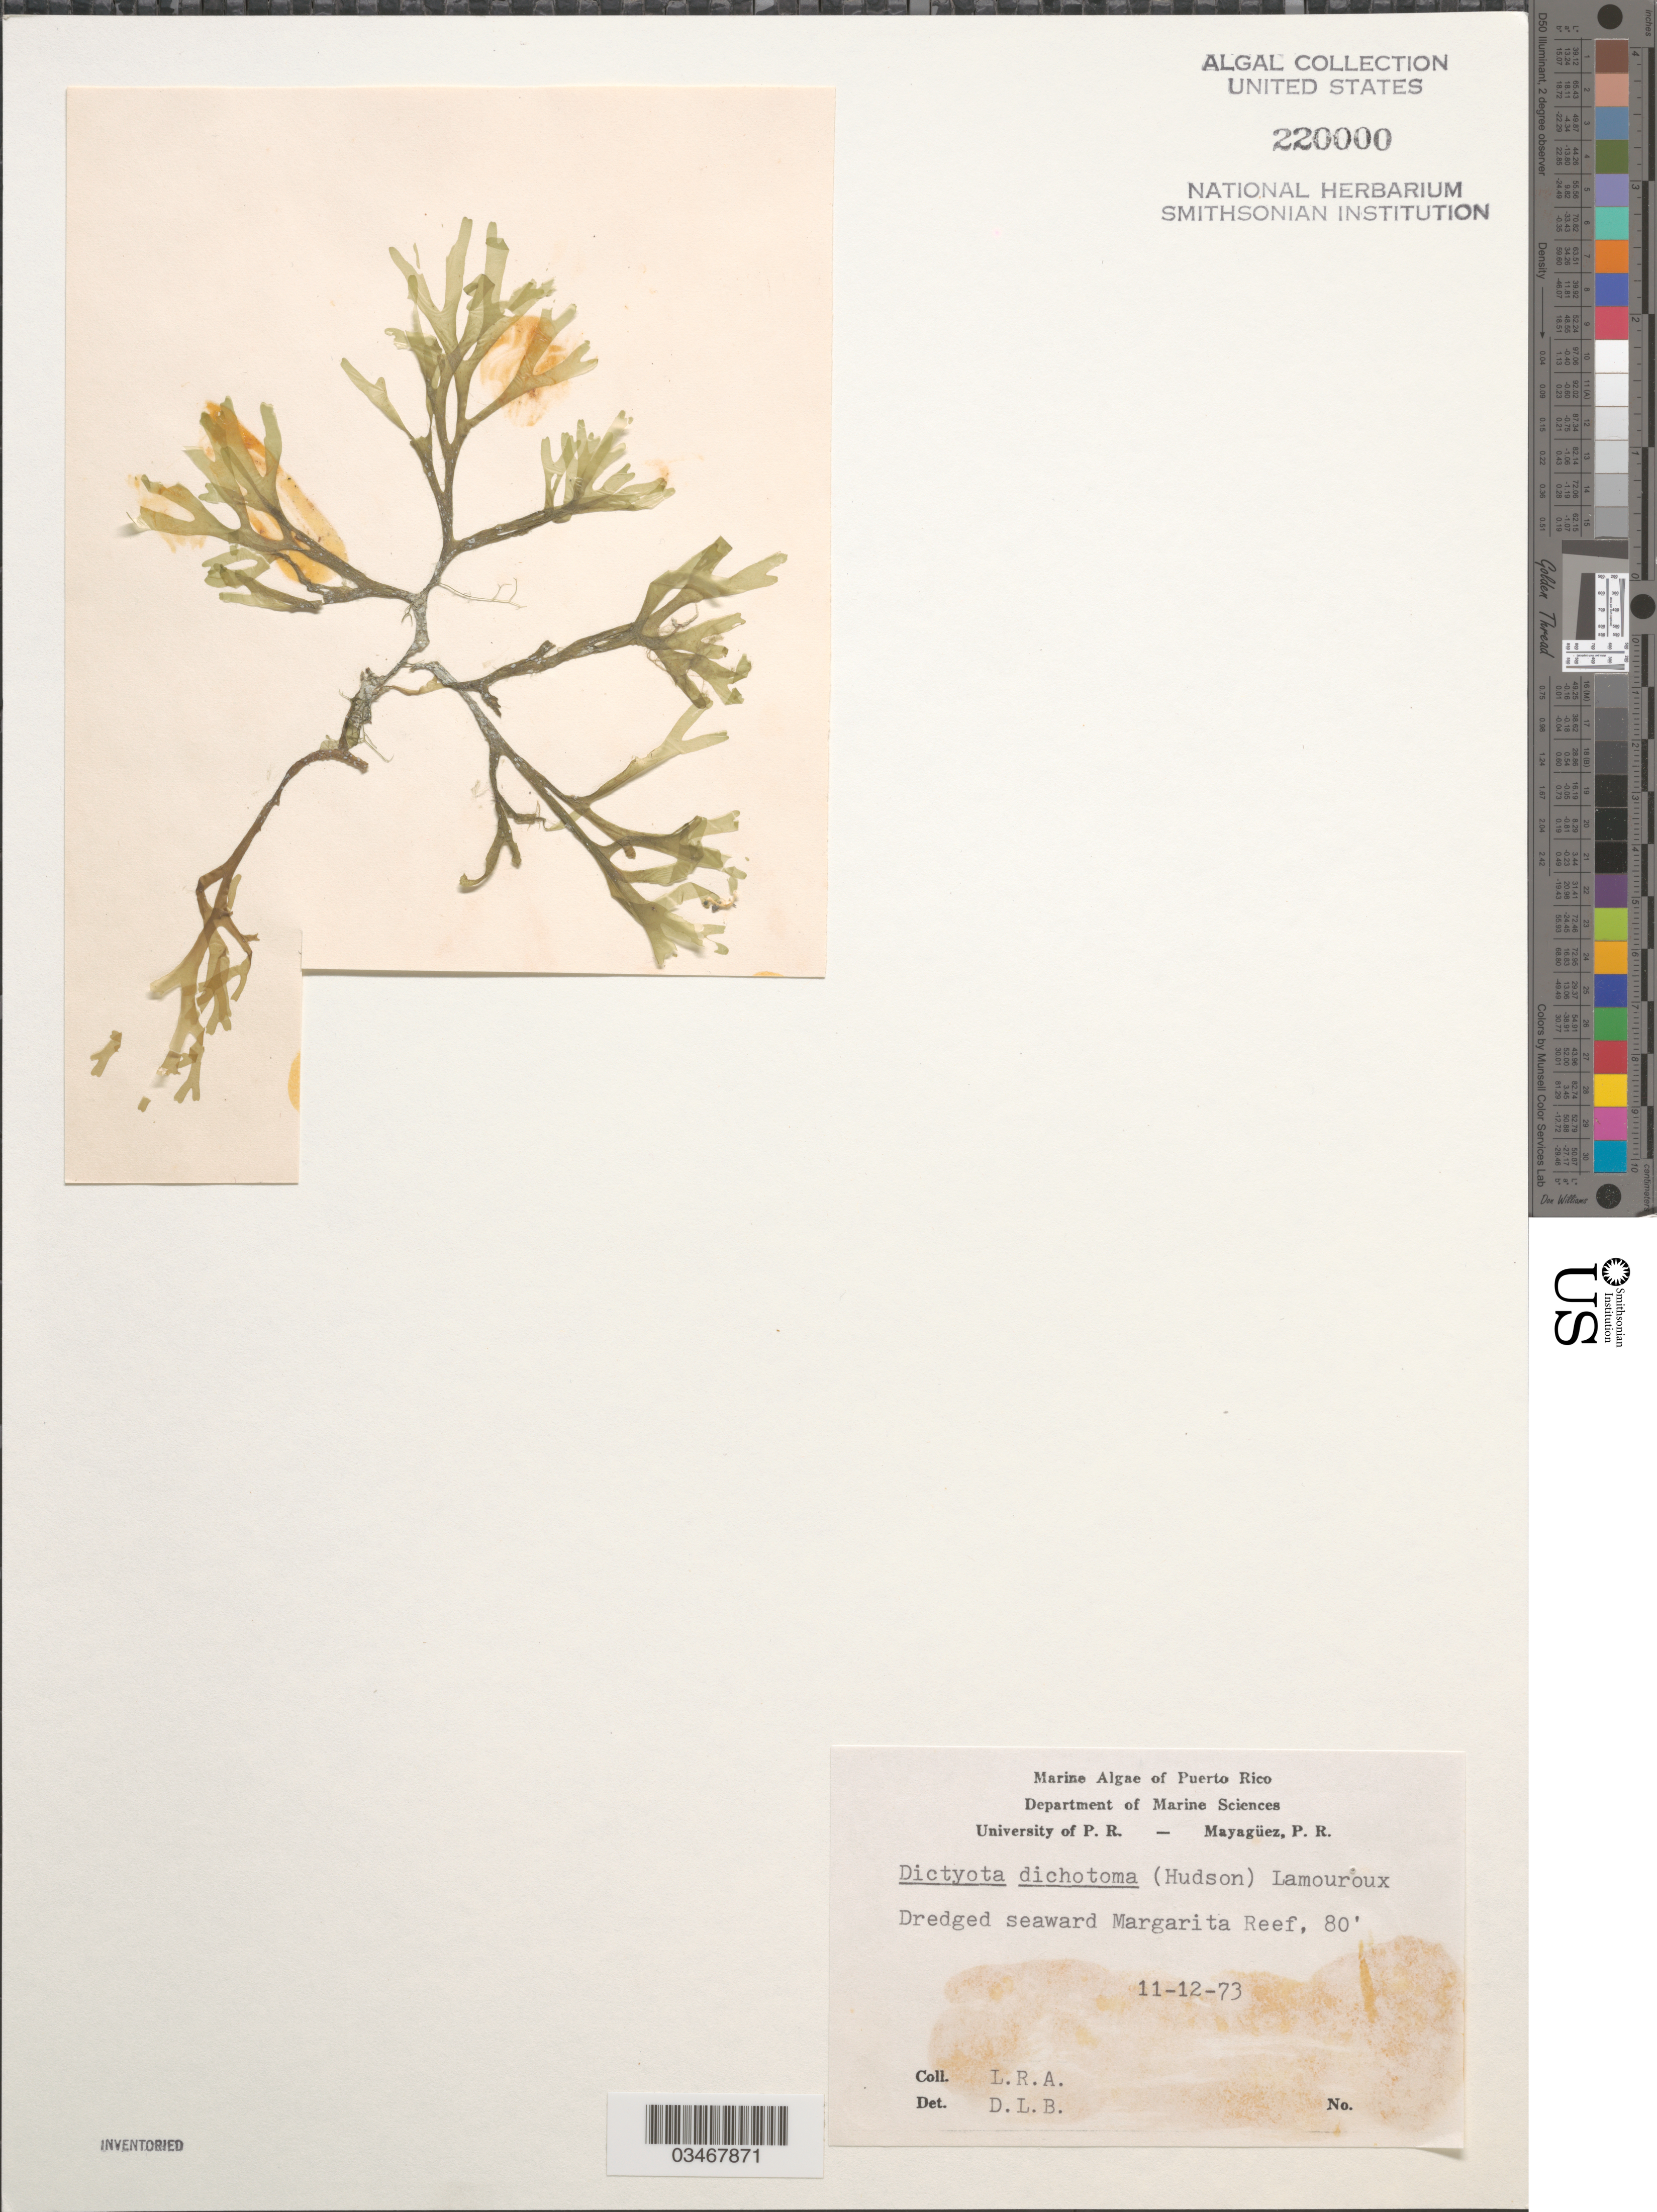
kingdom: Chromista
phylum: Ochrophyta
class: Phaeophyceae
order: Dictyotales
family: Dictyotaceae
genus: Dictyota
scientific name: Dictyota dichotoma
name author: (Huds.) J.V.Lamouroux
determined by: Ballantine, D. L.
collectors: L. Almodovar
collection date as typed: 12 Nov 1973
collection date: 1973-11-12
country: Puerto Rico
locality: Dredged seaward Margarita Reef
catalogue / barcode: US 220000